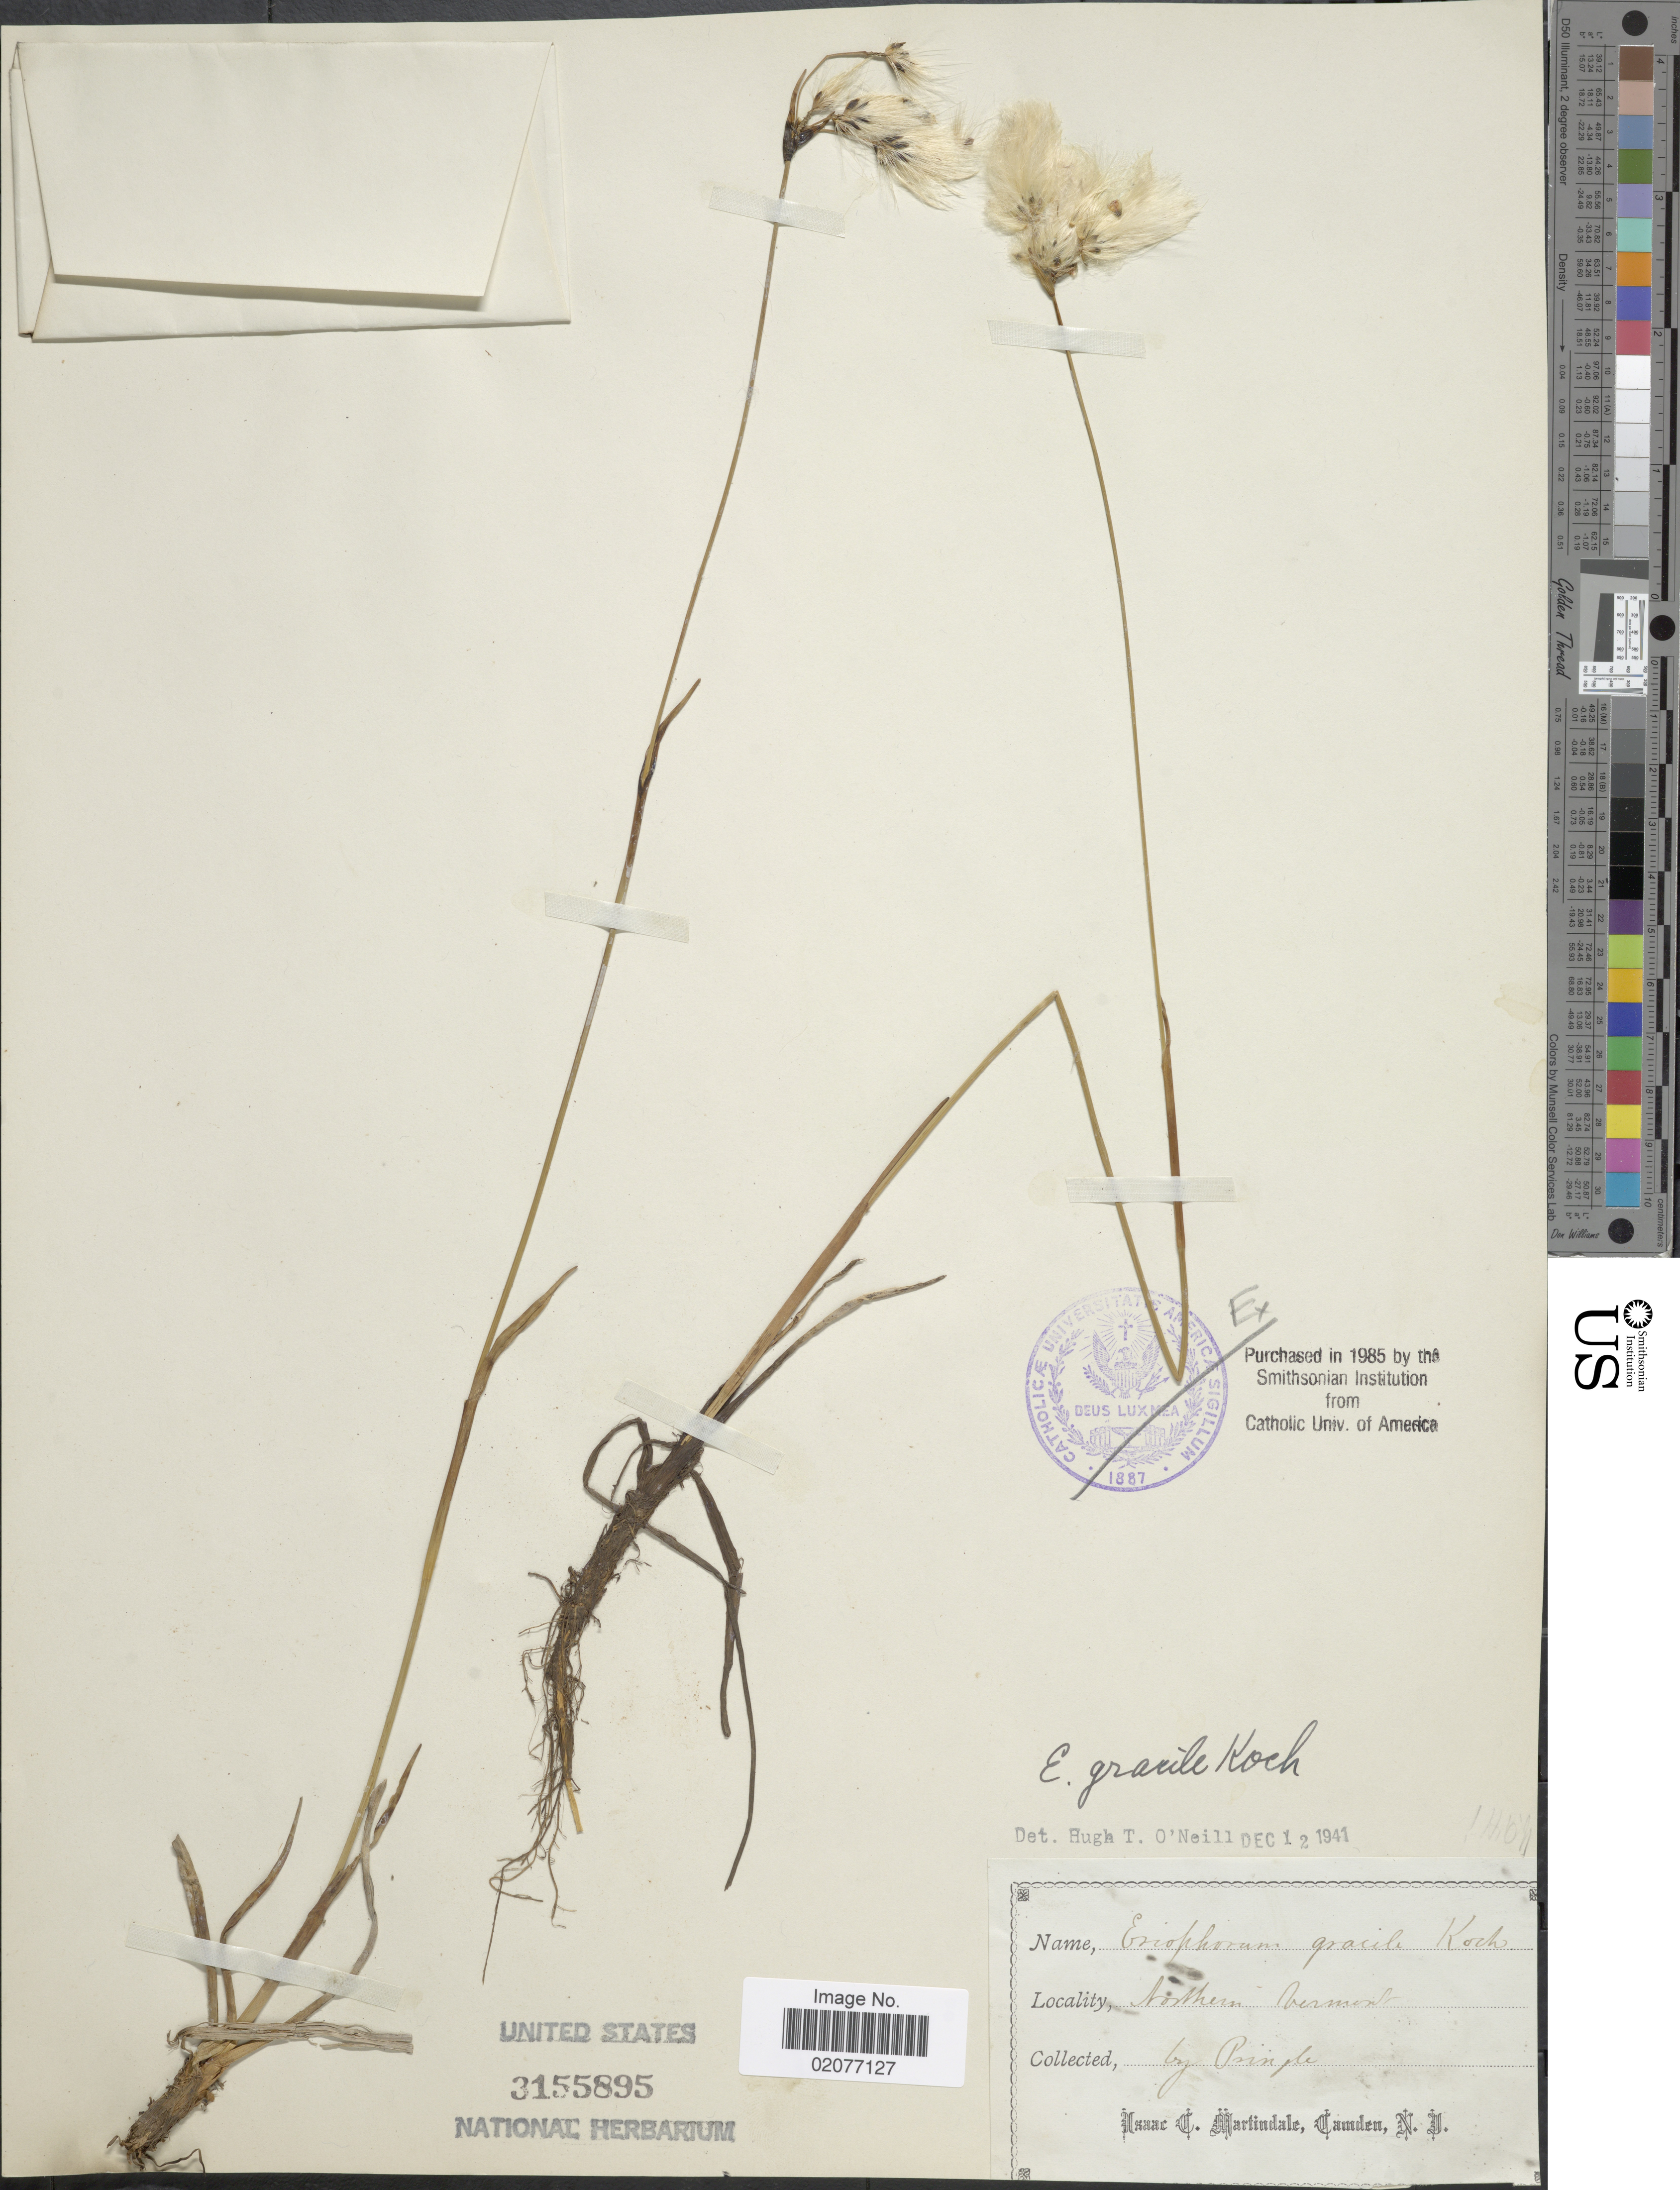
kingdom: Plantae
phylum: Tracheophyta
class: Liliopsida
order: Poales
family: Cyperaceae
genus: Eriophorum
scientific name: Eriophorum gracile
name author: W.D.J. Koch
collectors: C. G. Pringle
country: United States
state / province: Vermont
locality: Northern Vermont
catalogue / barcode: US 3155895